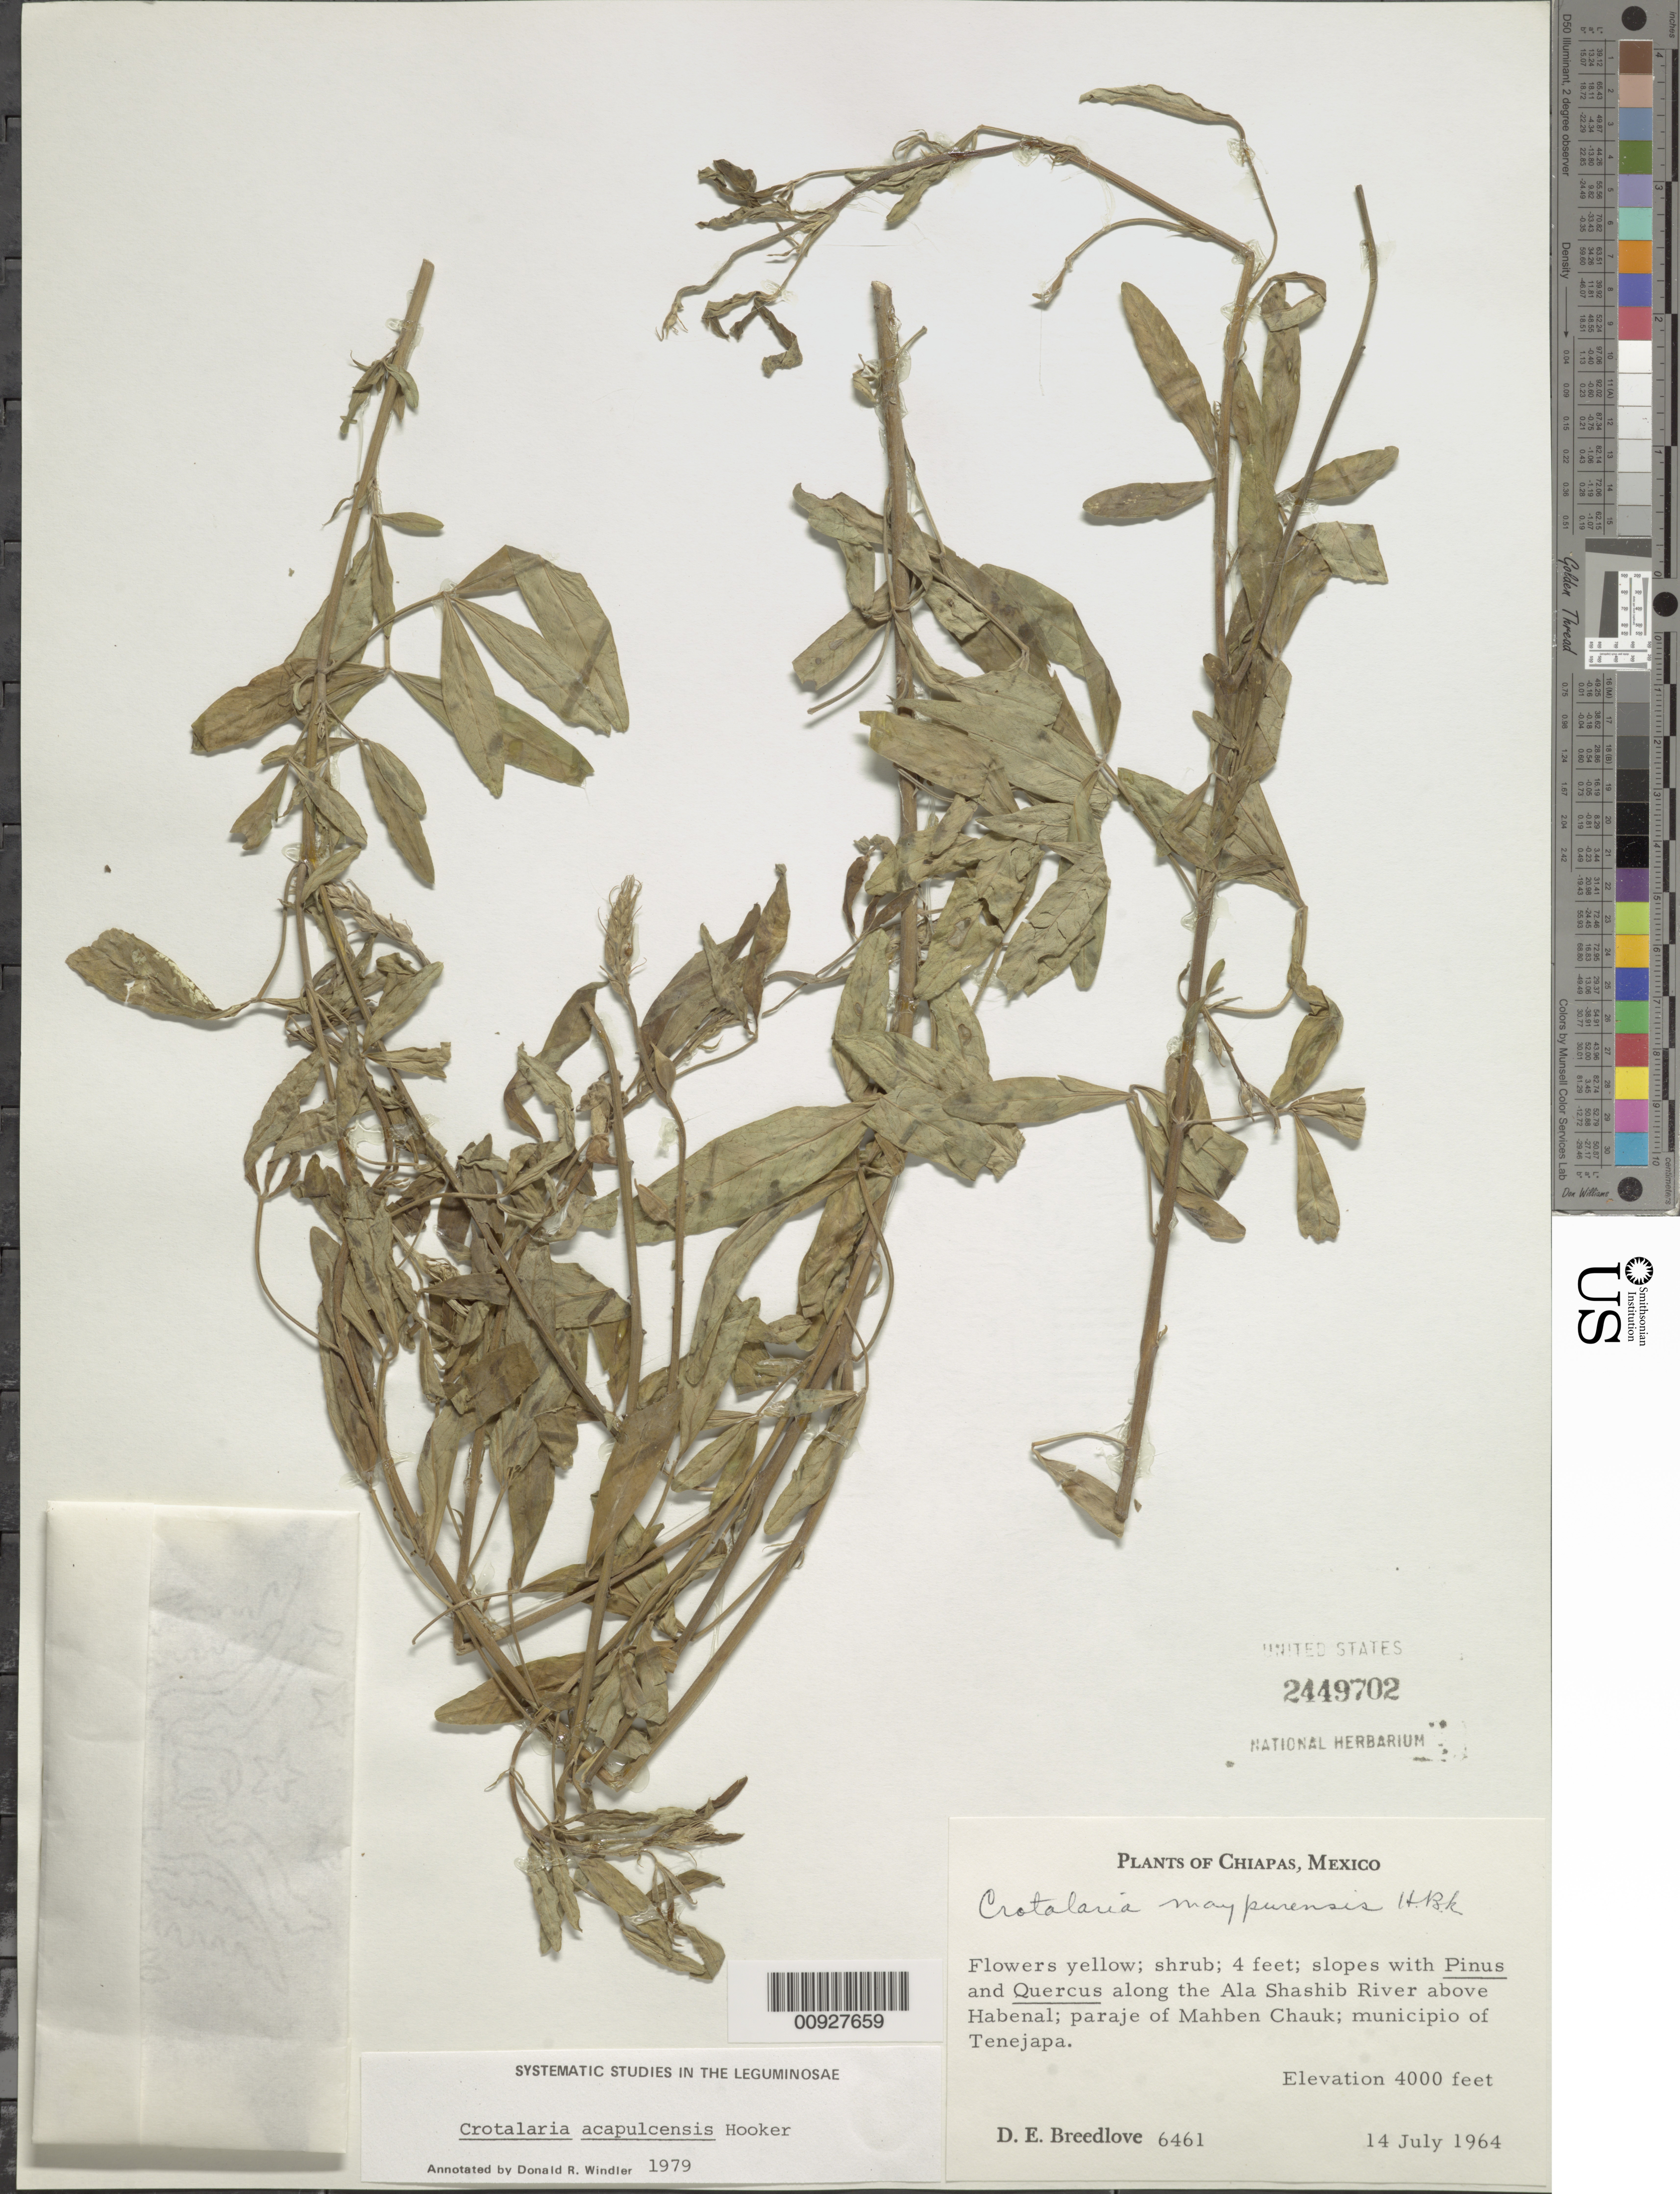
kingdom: Plantae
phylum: Tracheophyta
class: Magnoliopsida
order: Fabales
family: Fabaceae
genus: Crotalaria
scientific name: Crotalaria acapulcensis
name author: Hook. & Arn.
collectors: D. E. Breedlove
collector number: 6461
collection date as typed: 14 Jul 1964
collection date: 1964-07-14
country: Mexico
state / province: Chiapas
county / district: Tenejapa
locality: Along the Ala Shashib River above Habenal; paraje of Mahben Chauk, Municipio of Tenejapa, Chiapas.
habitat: Slopes with Pinus and Quercus.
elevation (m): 1219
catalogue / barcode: US 2449702